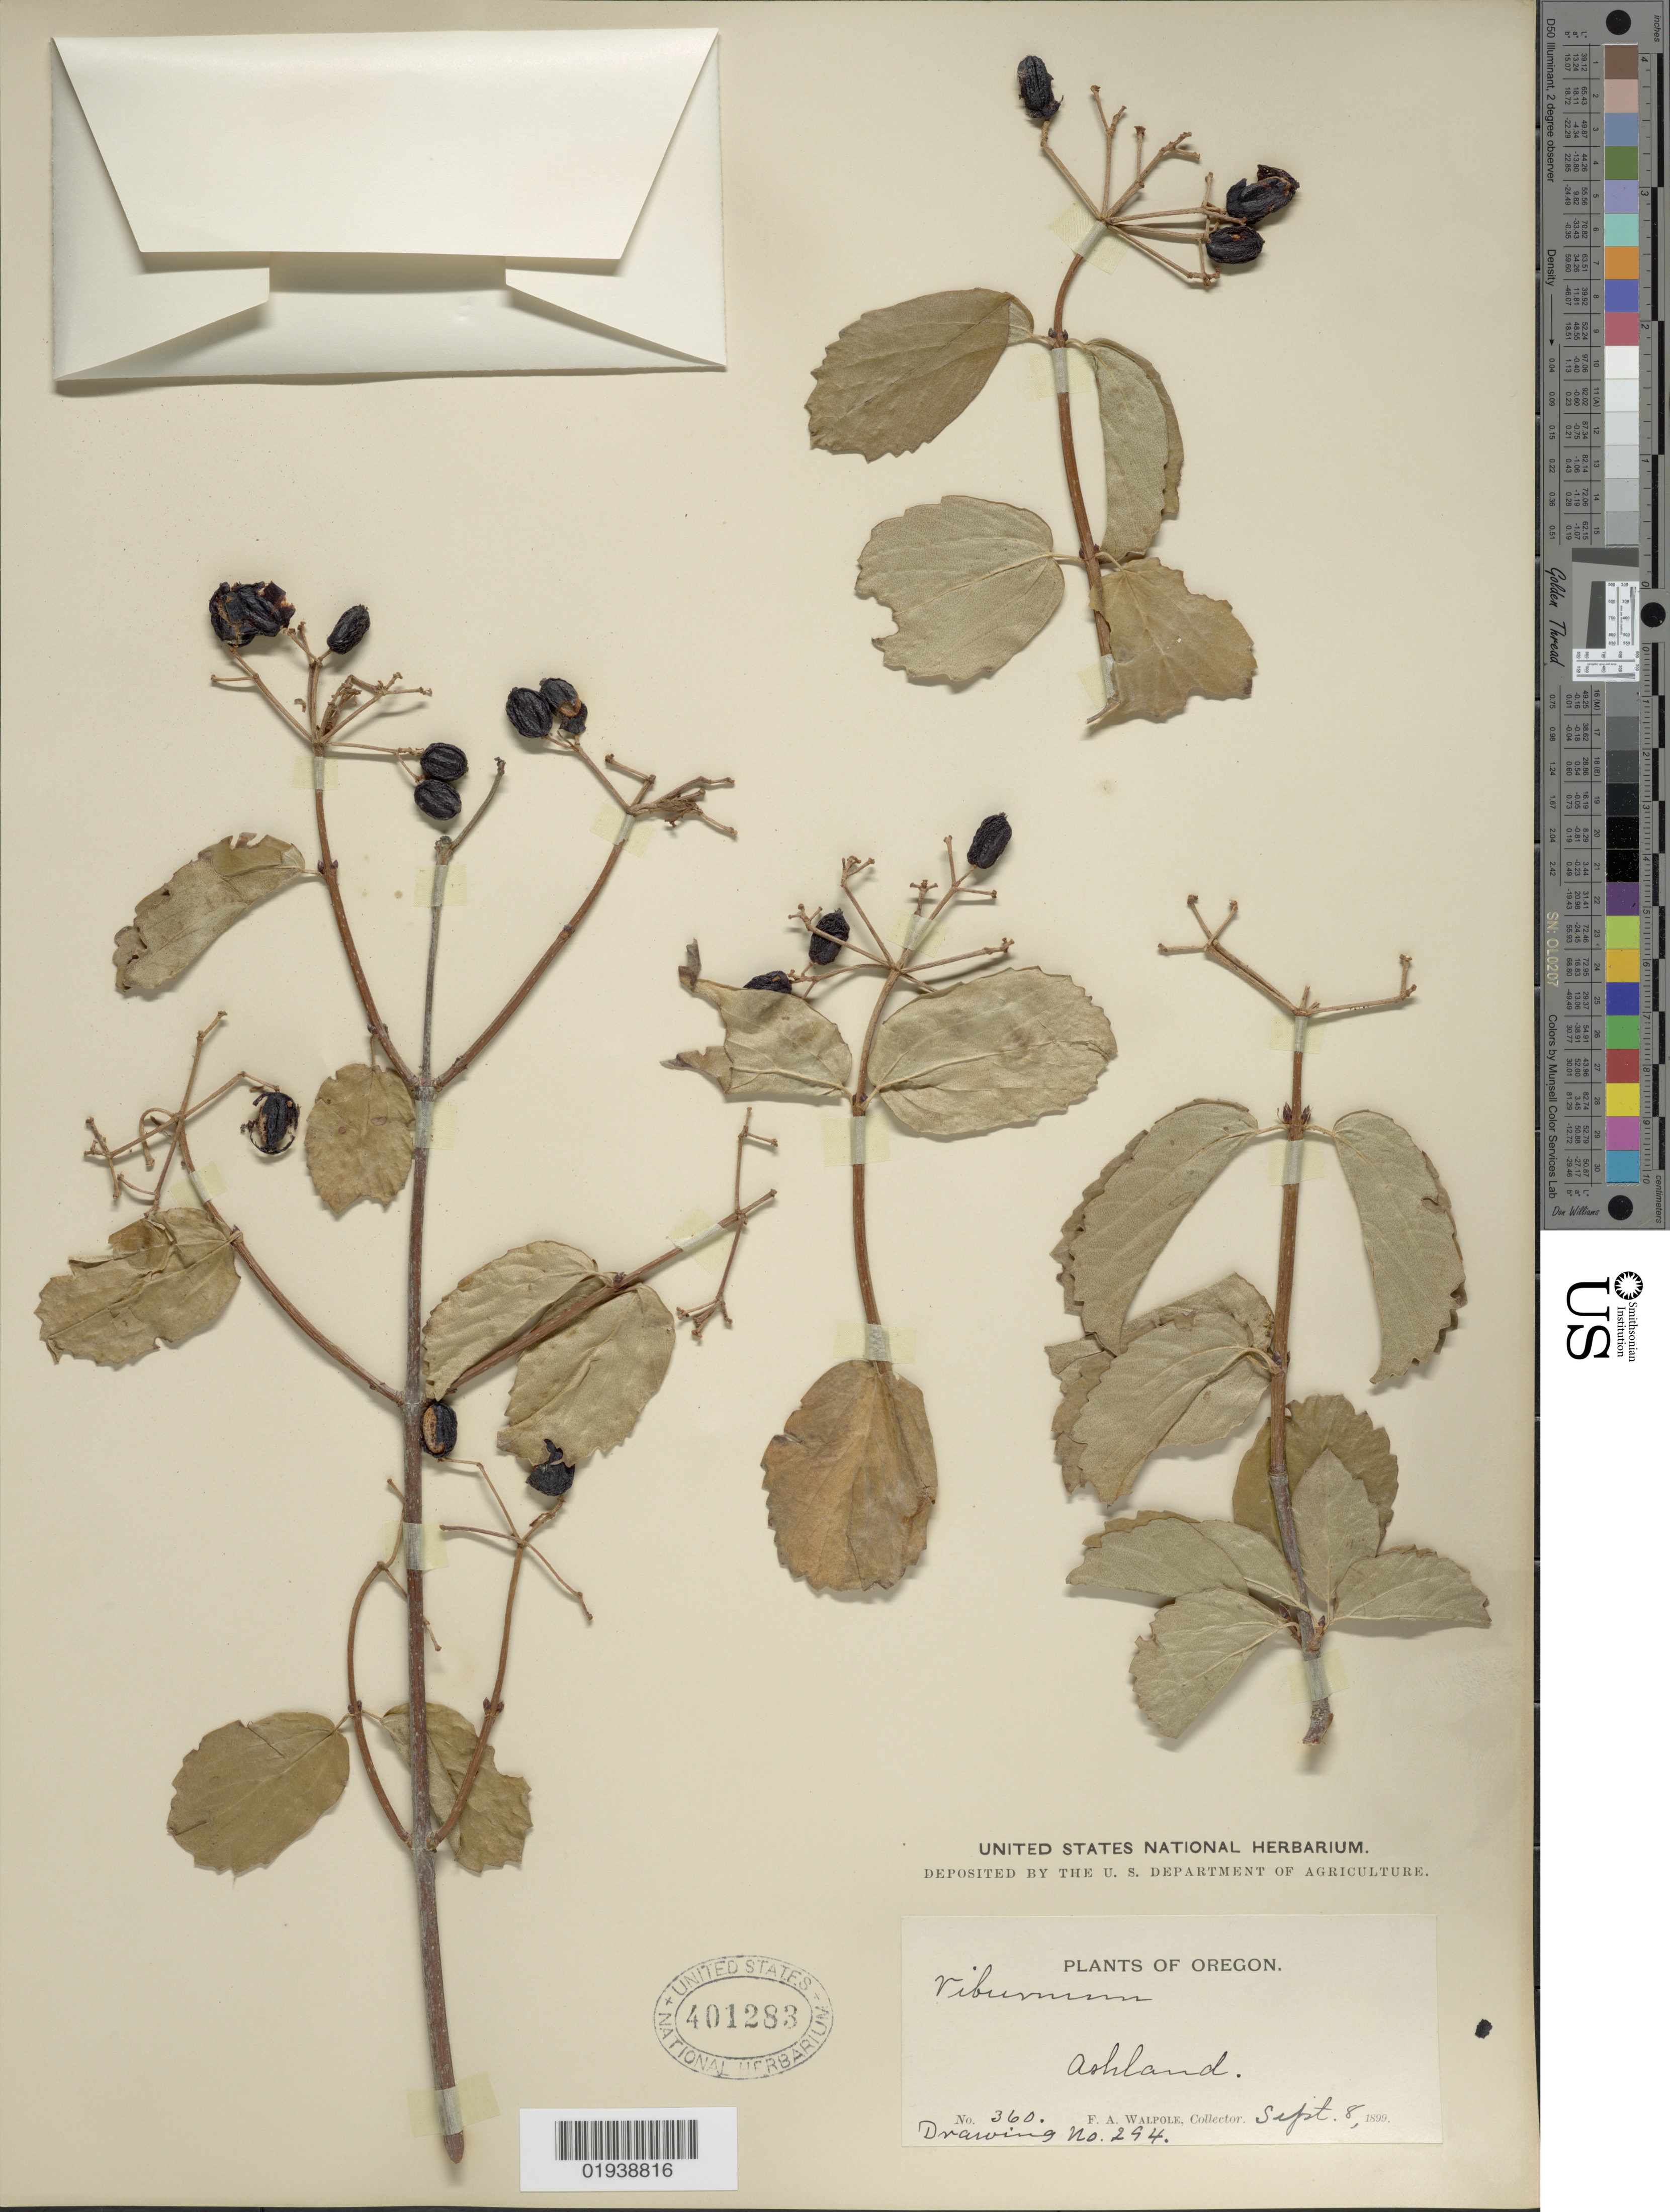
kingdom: Plantae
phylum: Tracheophyta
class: Magnoliopsida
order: Dipsacales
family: Viburnaceae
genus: Viburnum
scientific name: Viburnum ellipticum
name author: Hook.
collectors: F. Walpole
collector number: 360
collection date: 1899-09-08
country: United States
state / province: Oregon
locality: Ashland.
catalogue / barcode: US 401283